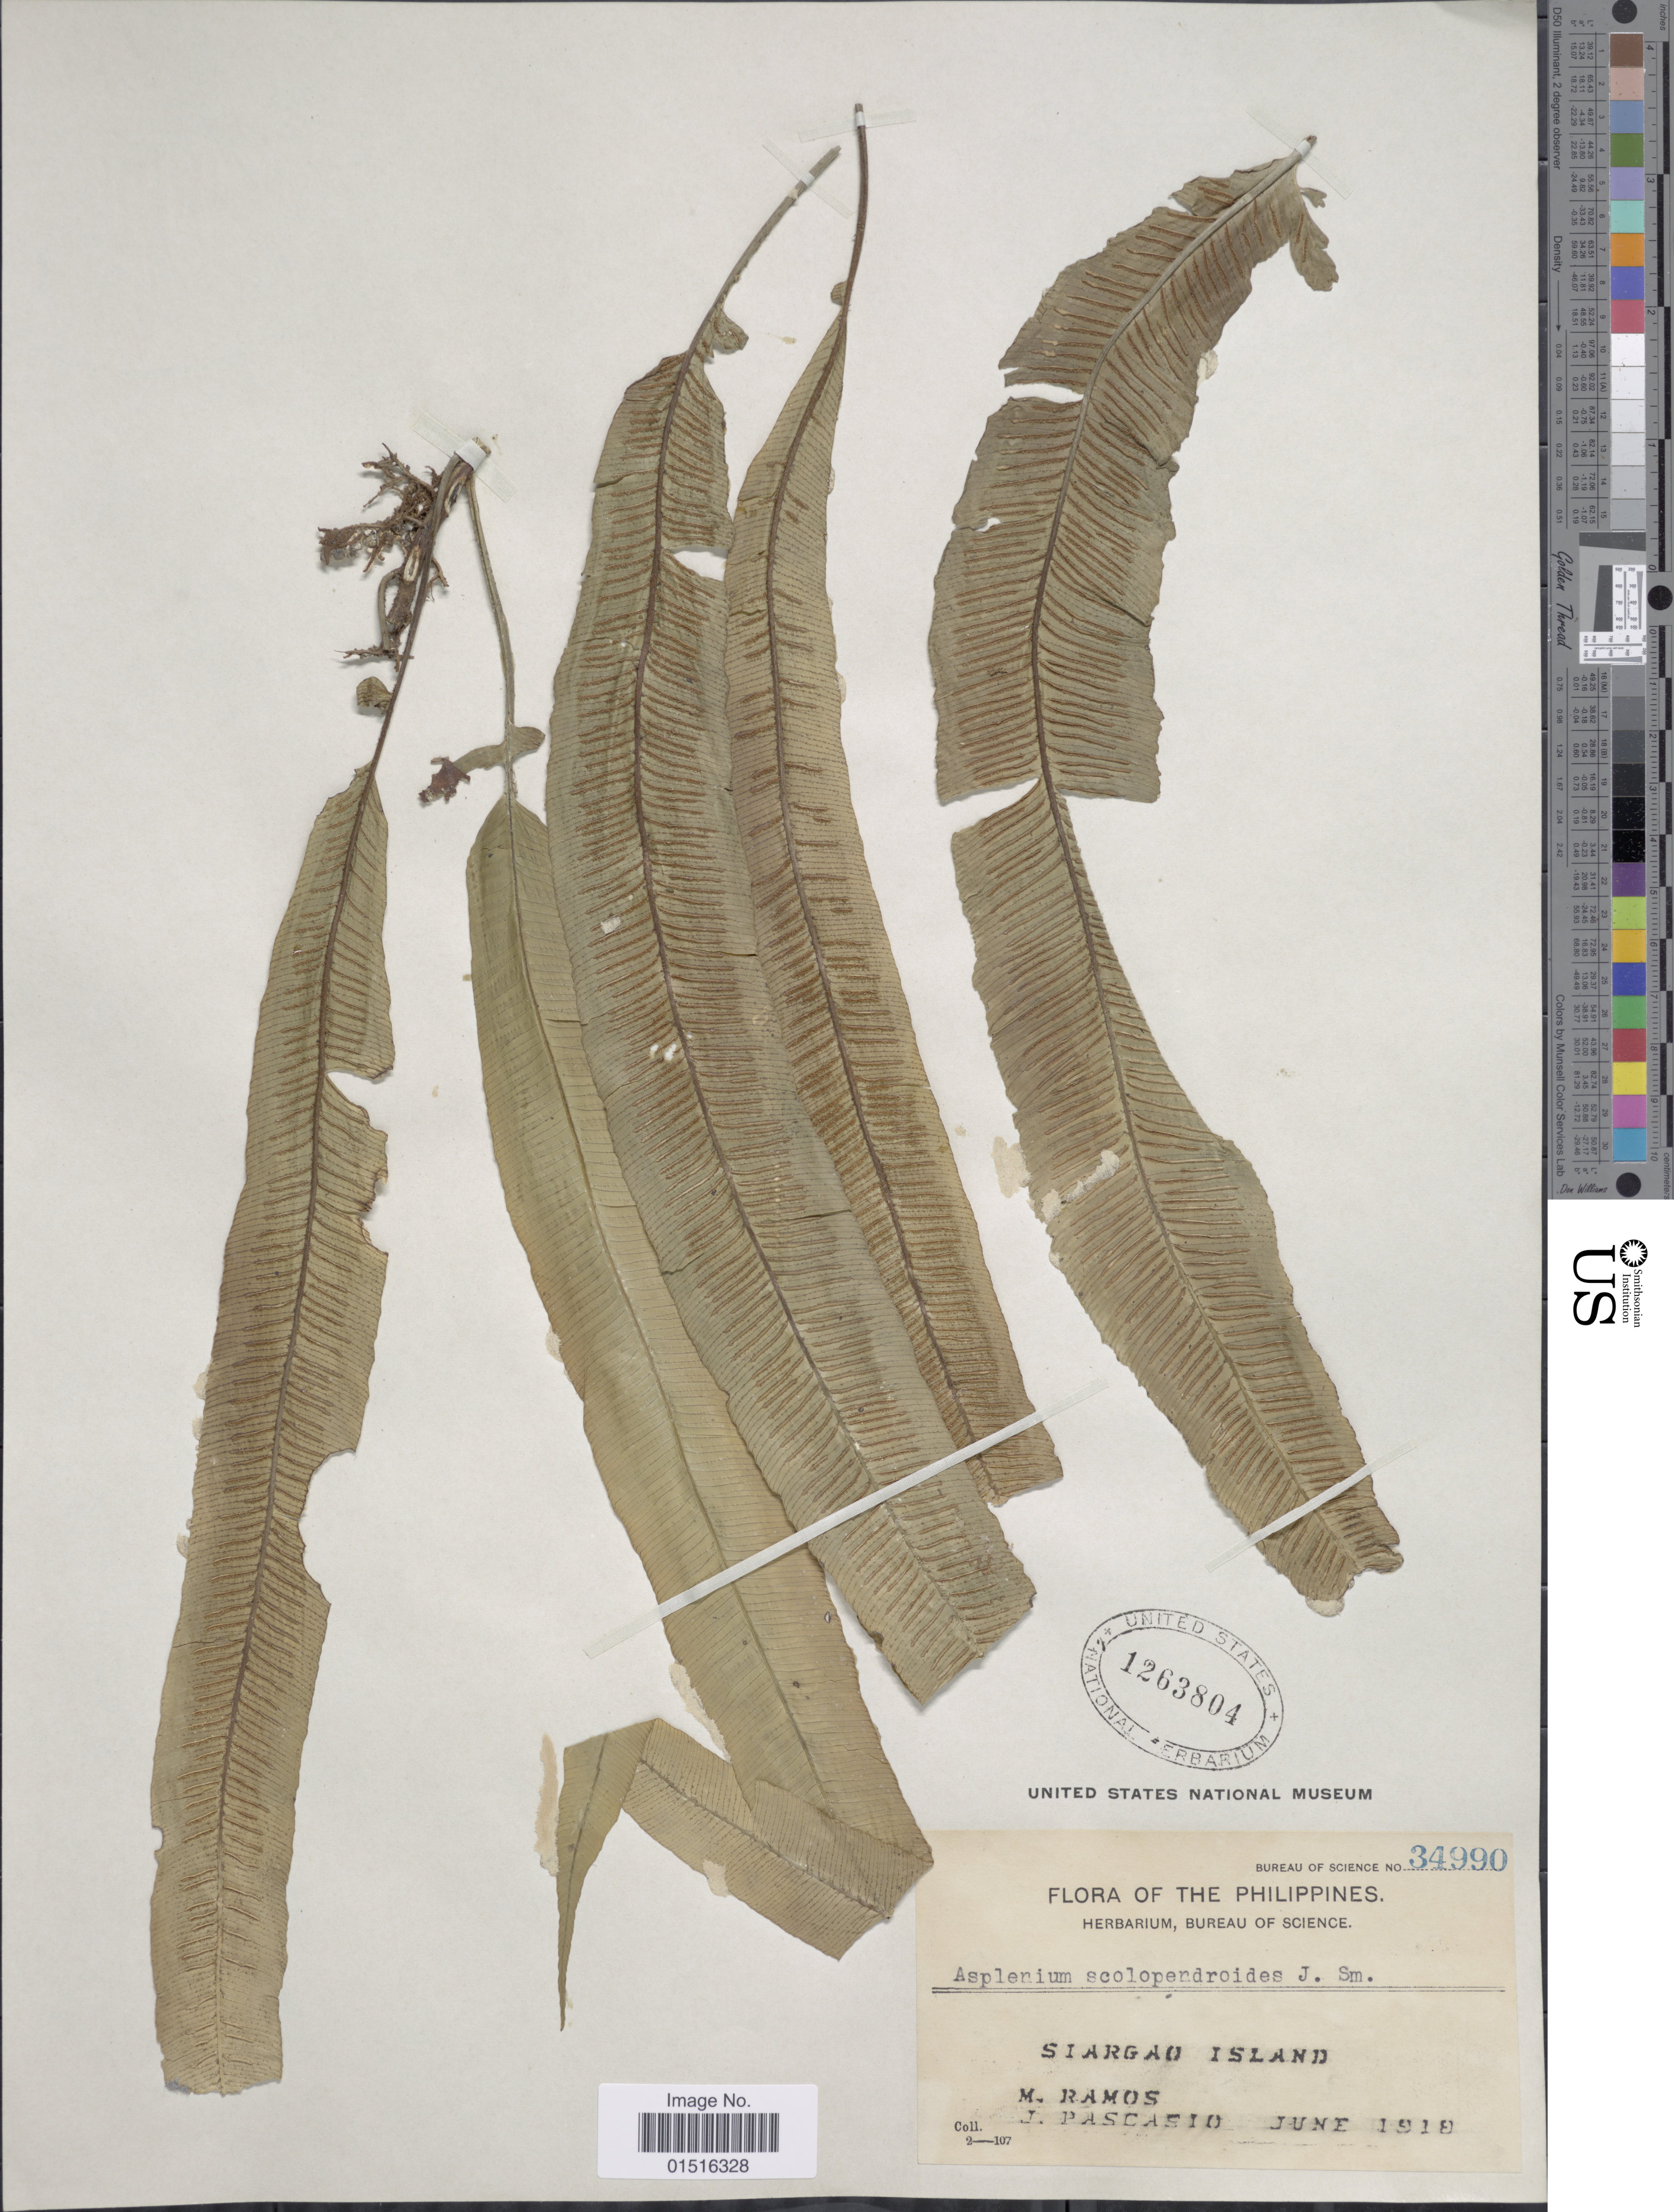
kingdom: Plantae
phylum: Tracheophyta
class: Polypodiopsida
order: Polypodiales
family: Aspleniaceae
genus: Asplenium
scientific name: Asplenium epiphyticum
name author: Copel.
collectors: M. Ramos & J. Pascasio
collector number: Bureau of Science 34990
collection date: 1919-06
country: Philippines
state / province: Caraga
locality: Siargao Island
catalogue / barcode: US 1263804